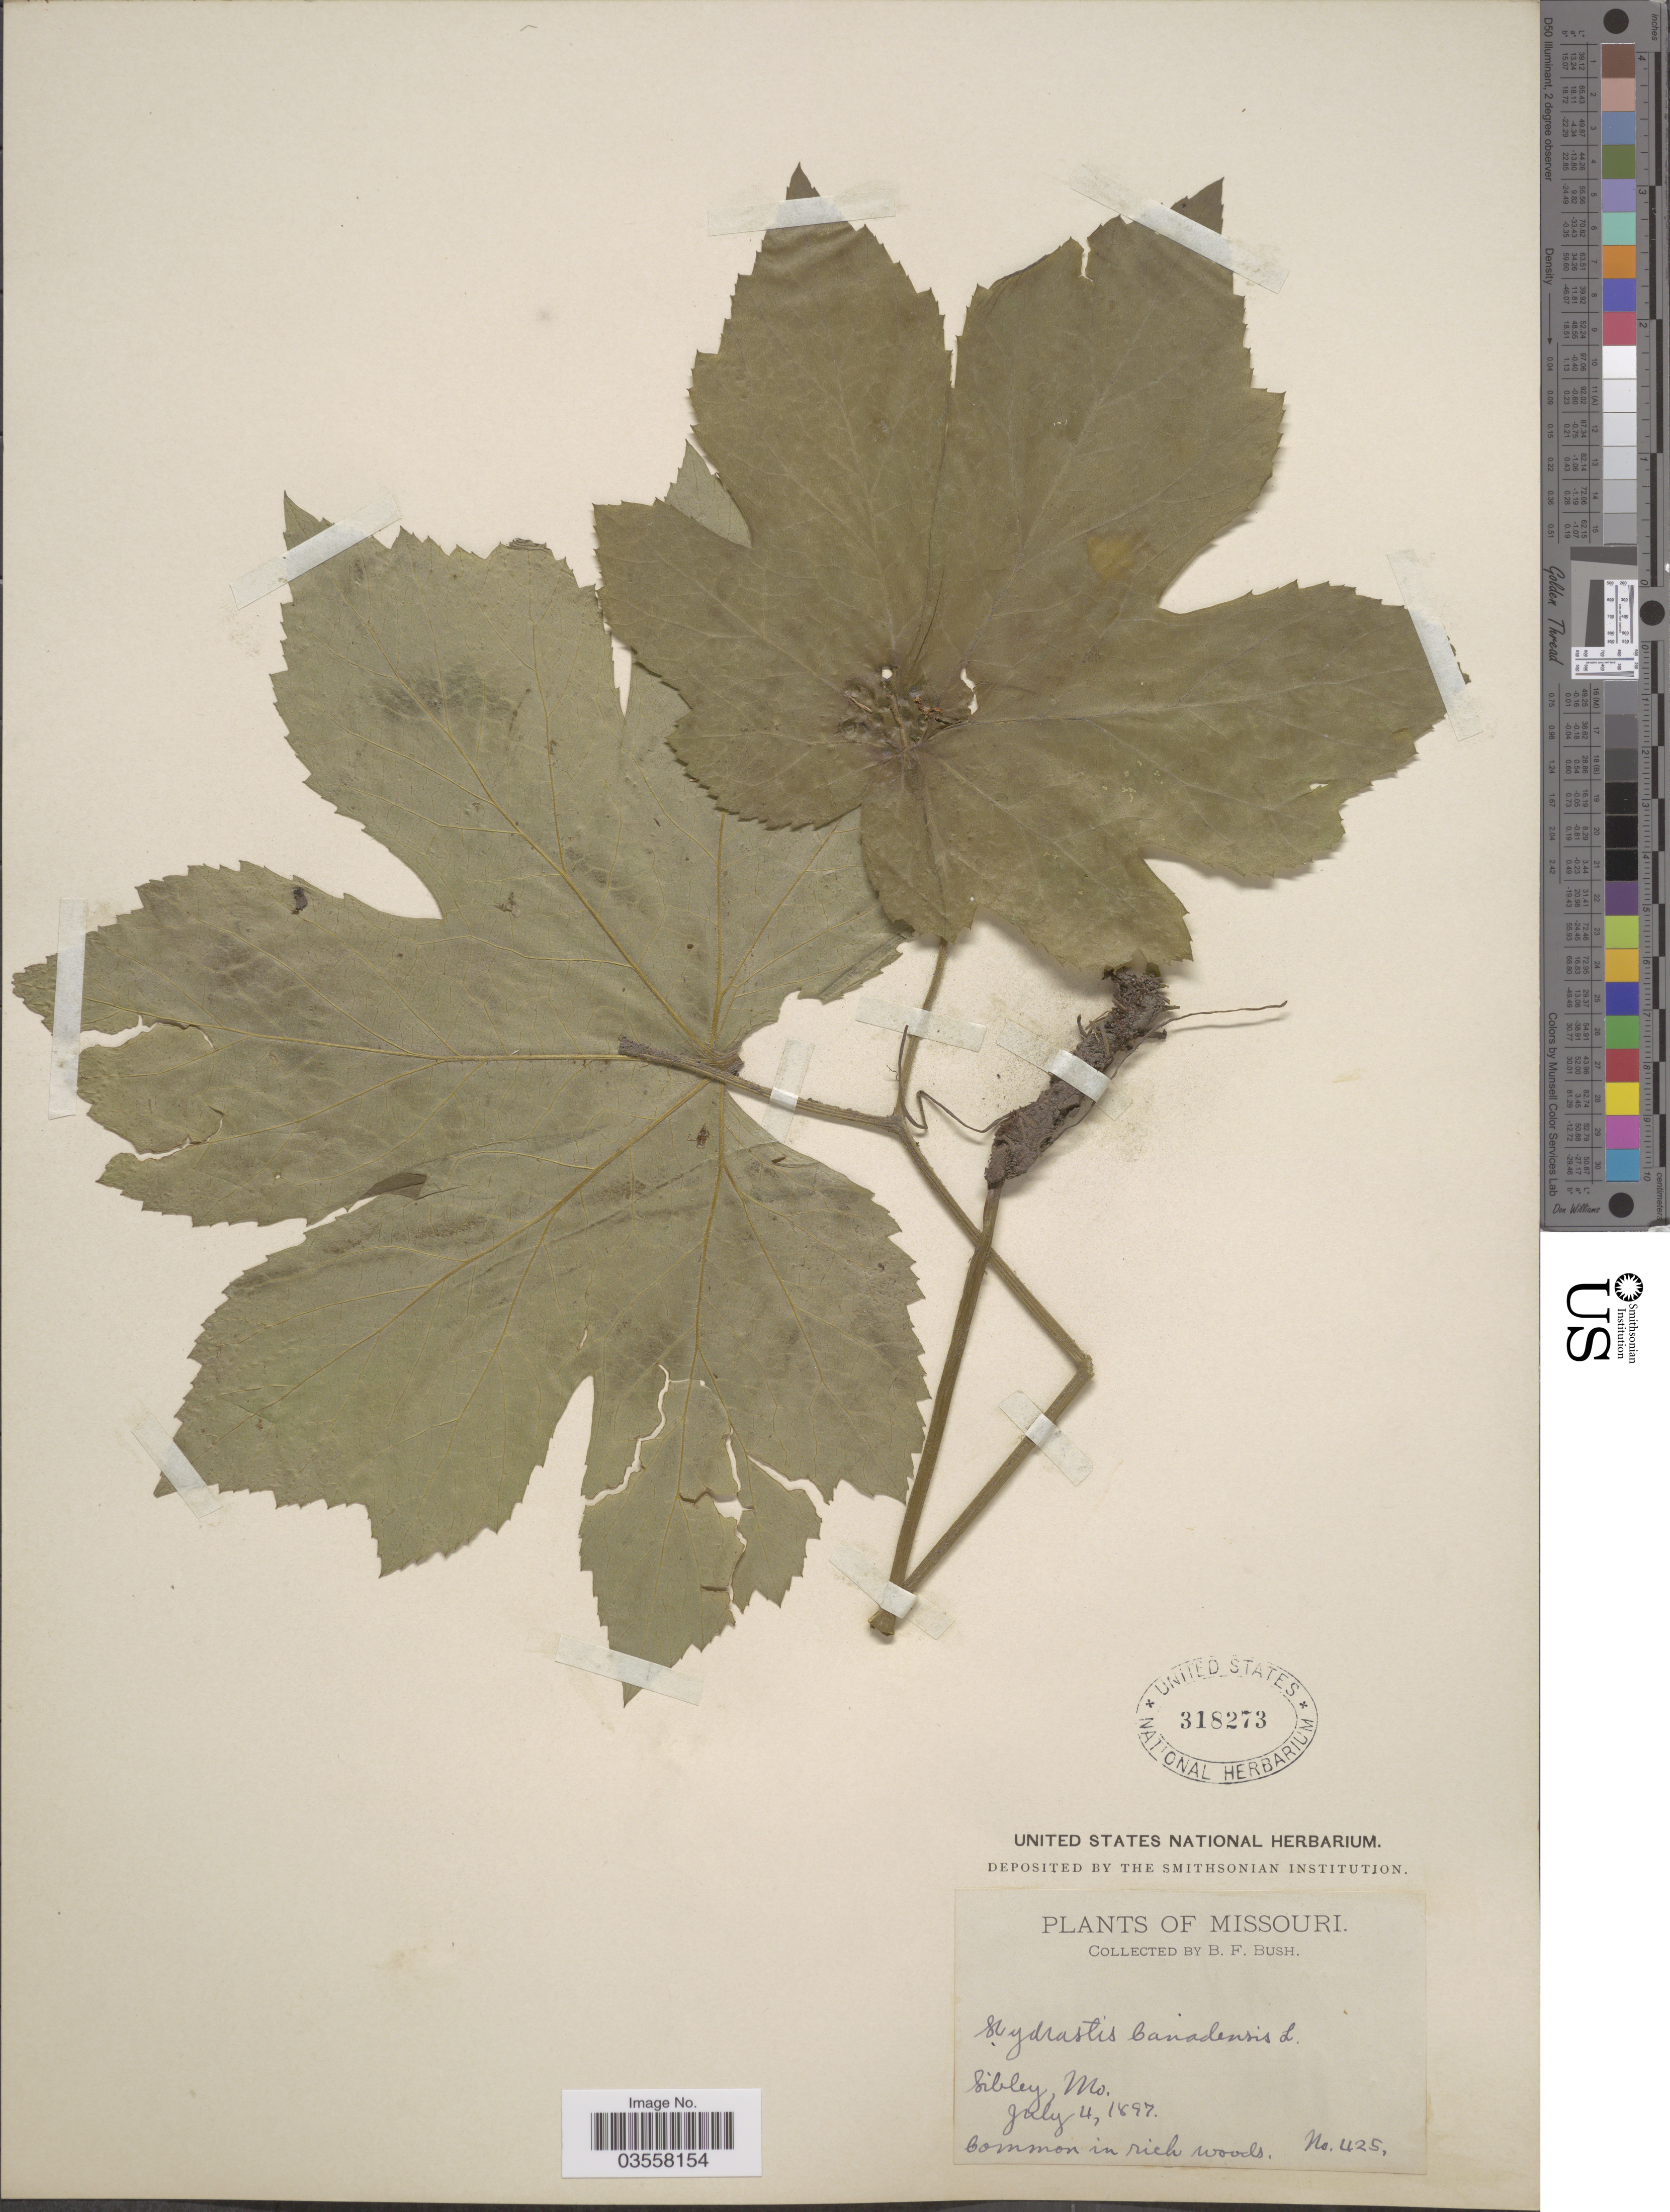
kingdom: Plantae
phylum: Tracheophyta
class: Magnoliopsida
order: Ranunculales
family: Ranunculaceae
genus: Hydrastis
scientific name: Hydrastis canadensis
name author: L.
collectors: B. F. Bush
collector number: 425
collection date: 1897-07-04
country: United States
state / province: Missouri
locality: Sibley.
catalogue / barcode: US 318273